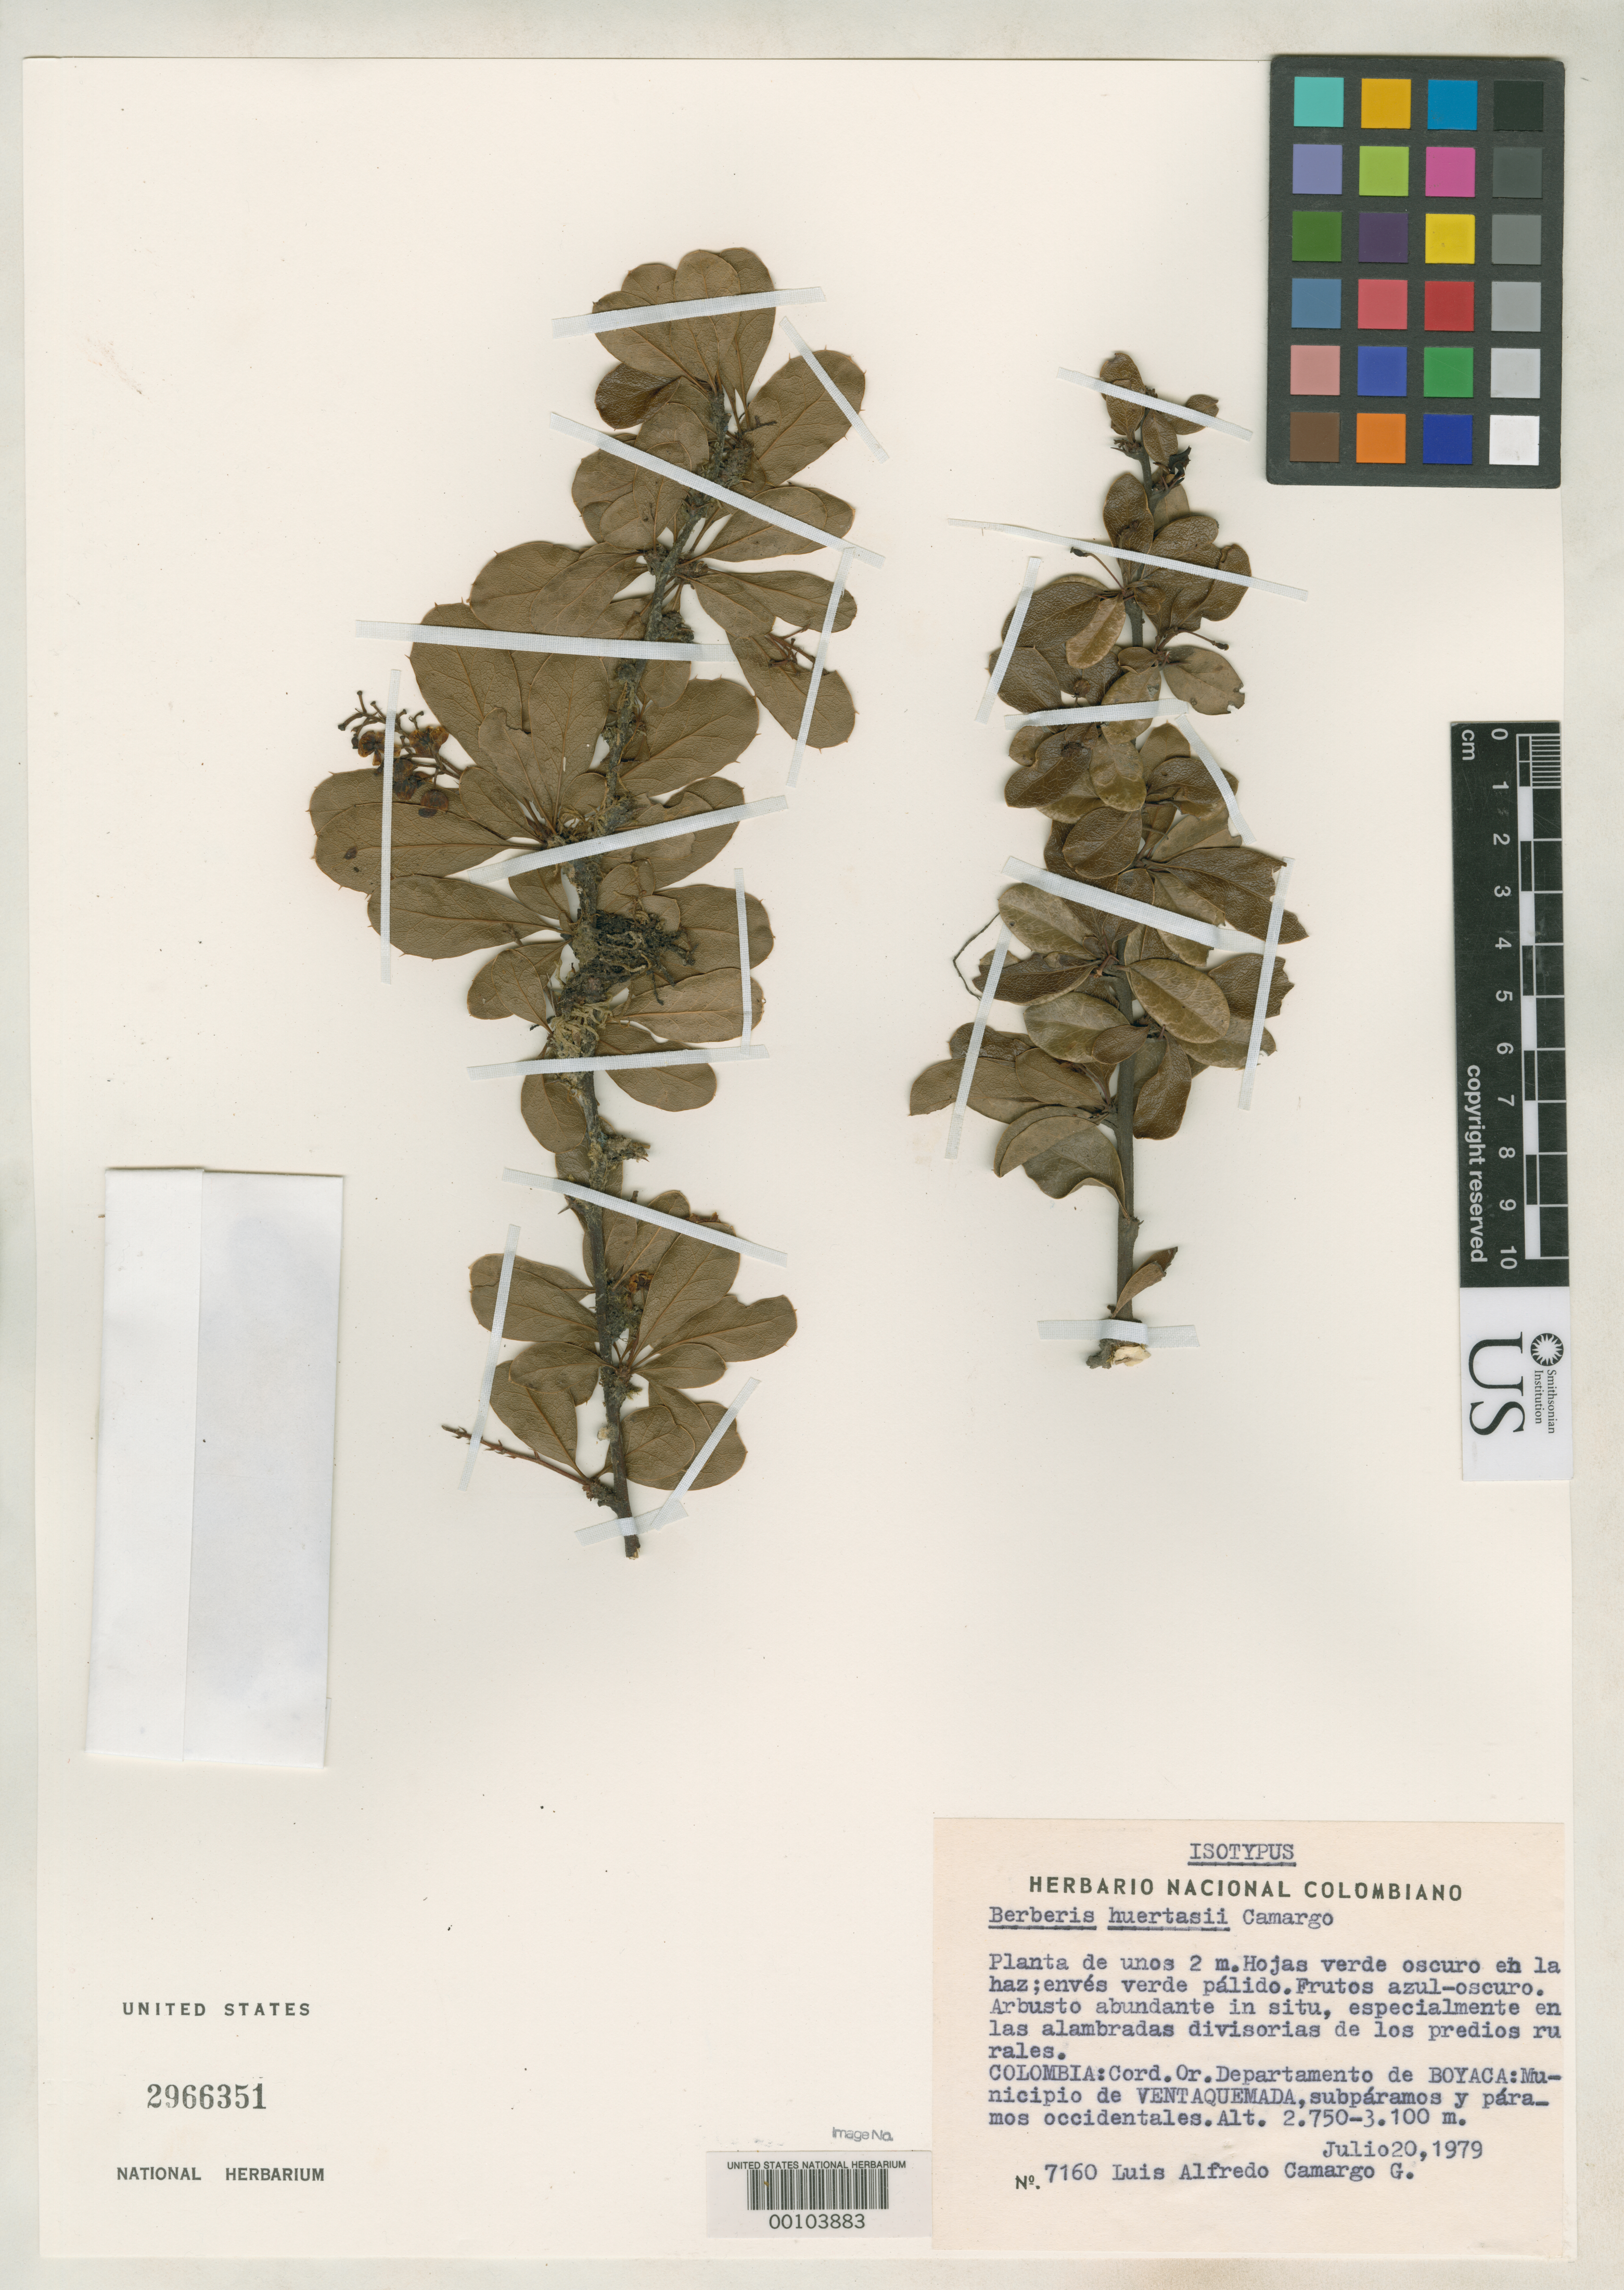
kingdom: Plantae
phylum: Tracheophyta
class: Magnoliopsida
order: Ranunculales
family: Berberidaceae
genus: Berberis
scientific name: Berberis huertasii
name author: L.A. Camargo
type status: Isotype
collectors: L. A. Camargo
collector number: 7160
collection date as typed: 20 Jul 1979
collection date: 1979-07-20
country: Colombia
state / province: Boyacá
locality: Ventaquemada, Cordillera Oriental.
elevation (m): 2750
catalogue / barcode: US 2966351